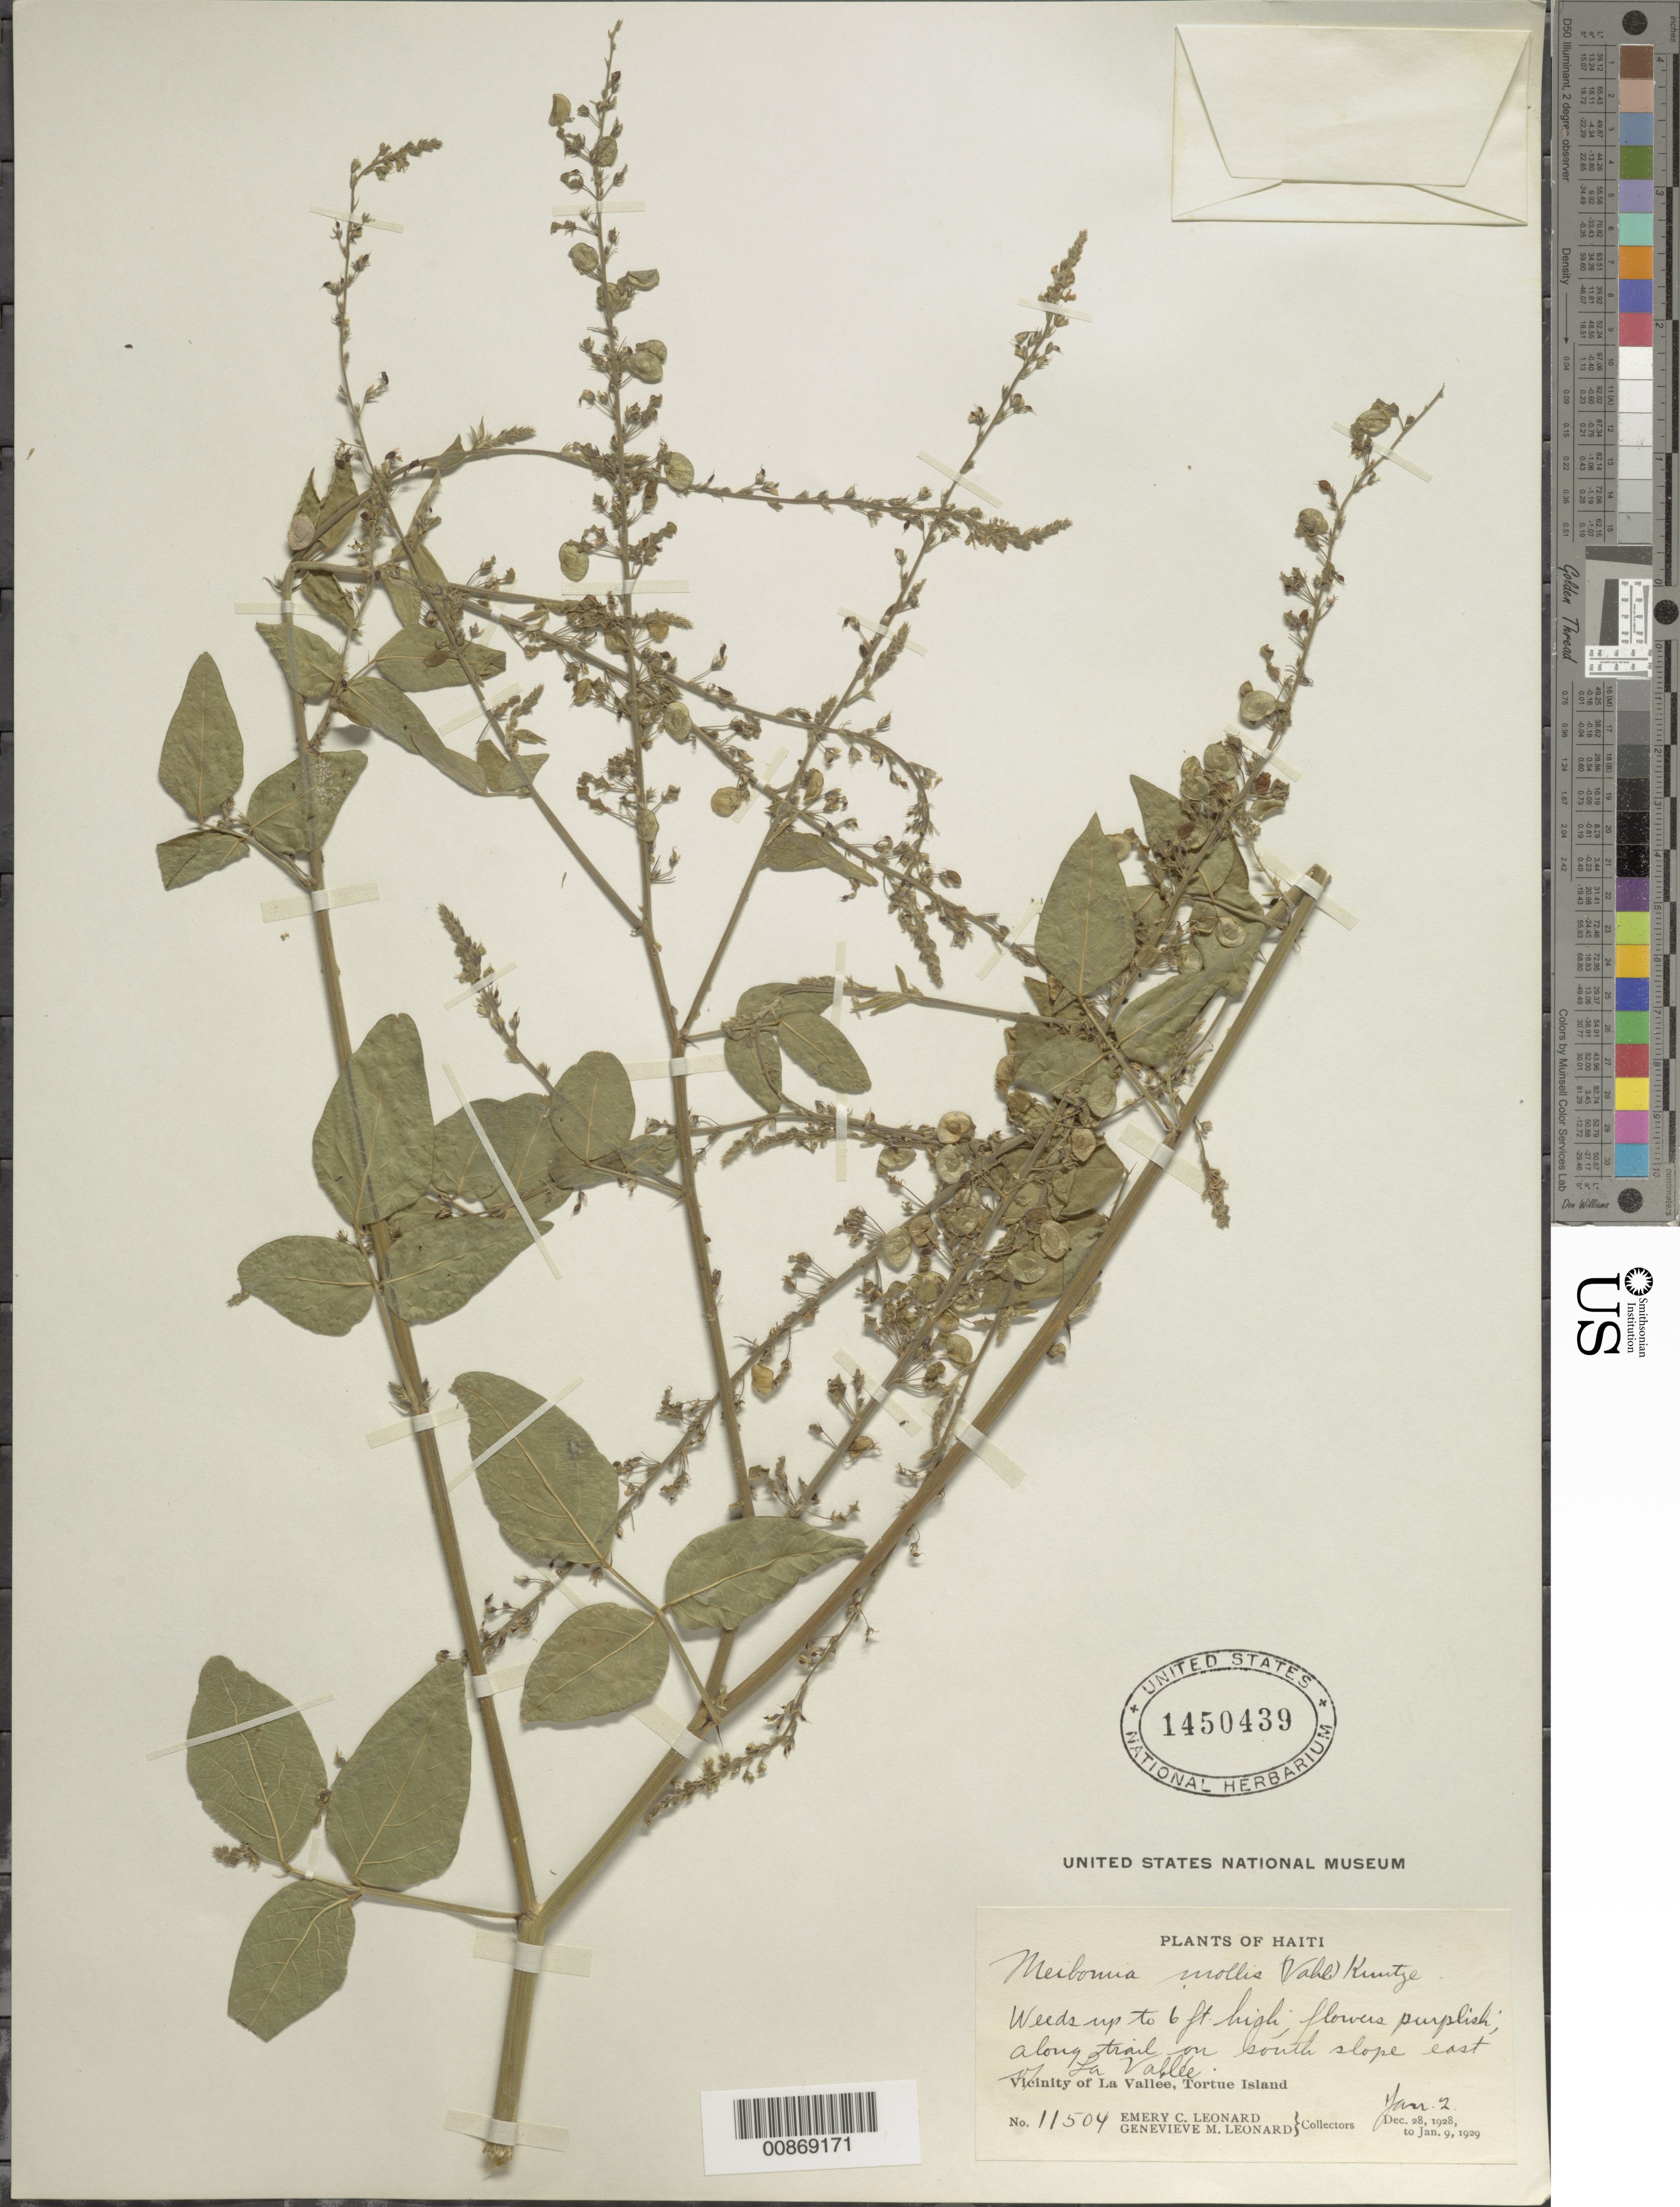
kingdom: Plantae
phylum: Tracheophyta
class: Magnoliopsida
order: Fabales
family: Fabaceae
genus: Desmodium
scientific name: Desmodium glabrum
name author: (Mill.) DC.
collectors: E. C. Leonard & G. M. Leonard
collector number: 11504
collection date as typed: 02 Jan 1929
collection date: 1929-01-02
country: Haiti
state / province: Nord-Óuest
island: Île de la Tortue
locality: Vicinity of La Vallée, Tortue Island. Along trail on south slope east of La Vallée.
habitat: Along trail.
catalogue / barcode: US 1450439